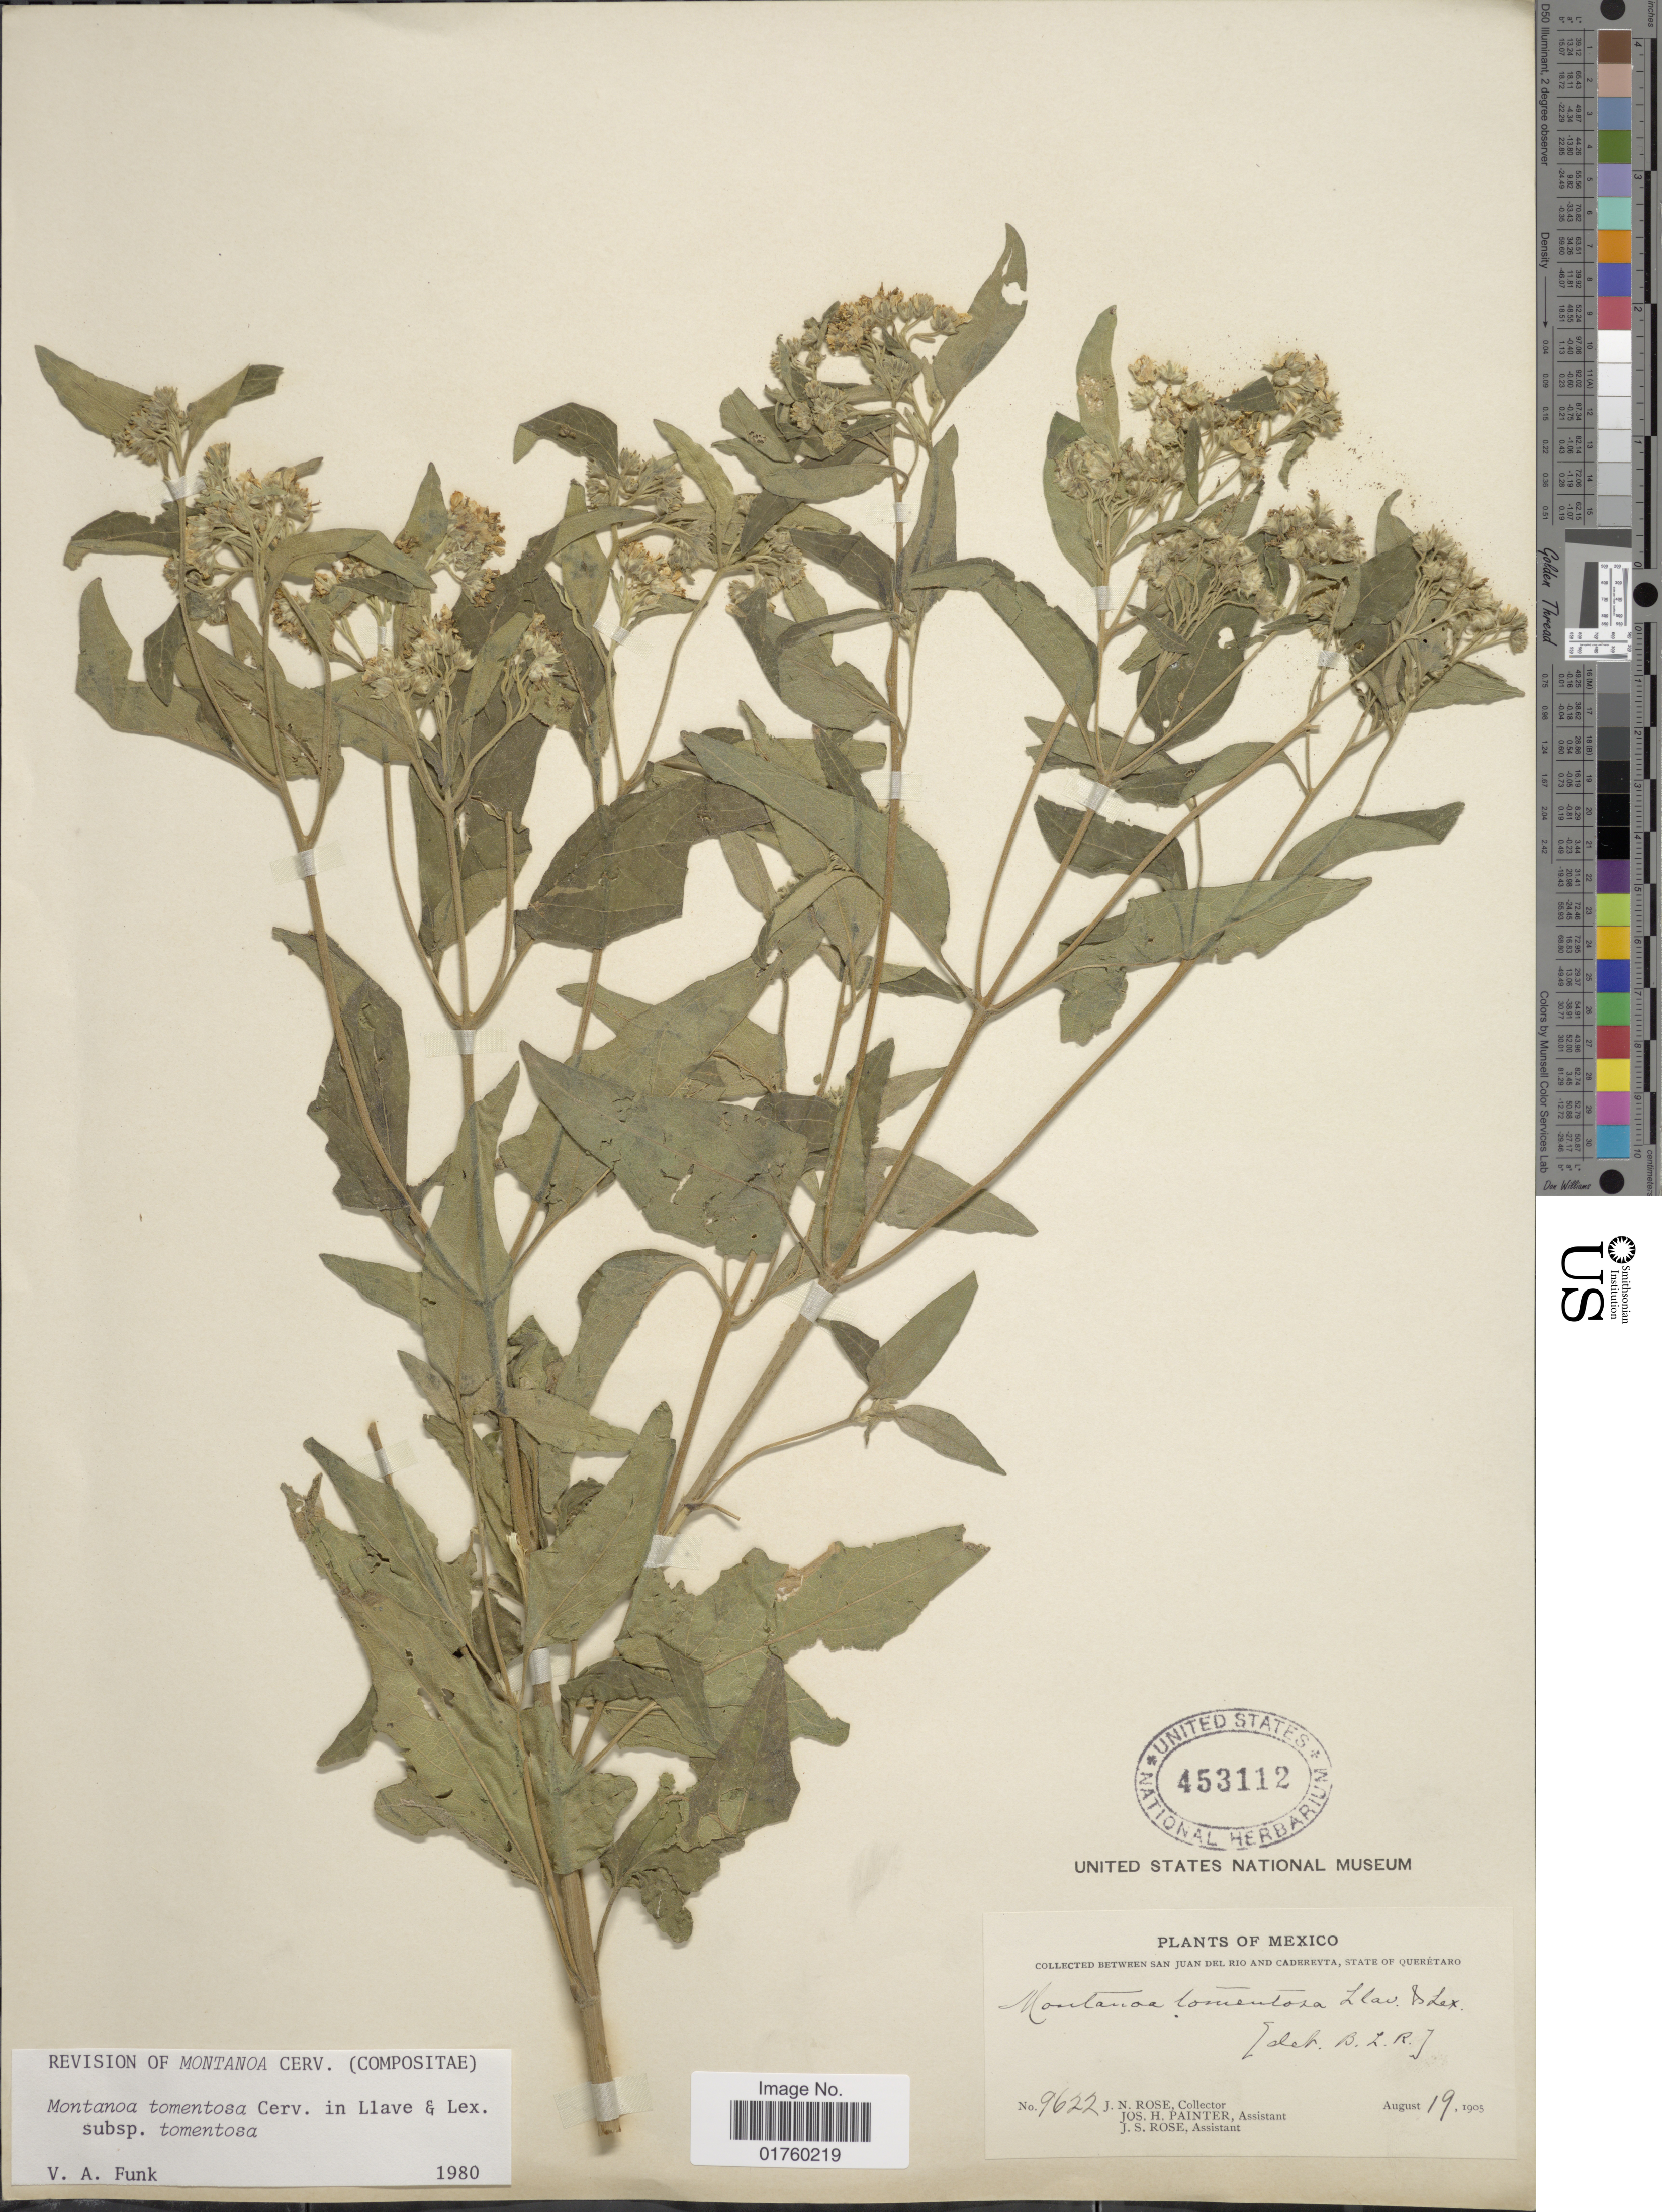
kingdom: Plantae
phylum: Tracheophyta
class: Magnoliopsida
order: Asterales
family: Asteraceae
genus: Montanoa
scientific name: Montanoa tomentosa subsp. tomentosa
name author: Cerv.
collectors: J. N. Rose, J. H. Painter & J. S. Rose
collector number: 9622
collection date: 1905-08-19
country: Mexico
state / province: Querétaro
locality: Between San Juan del Rio and Cadereyta.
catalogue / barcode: US 453112